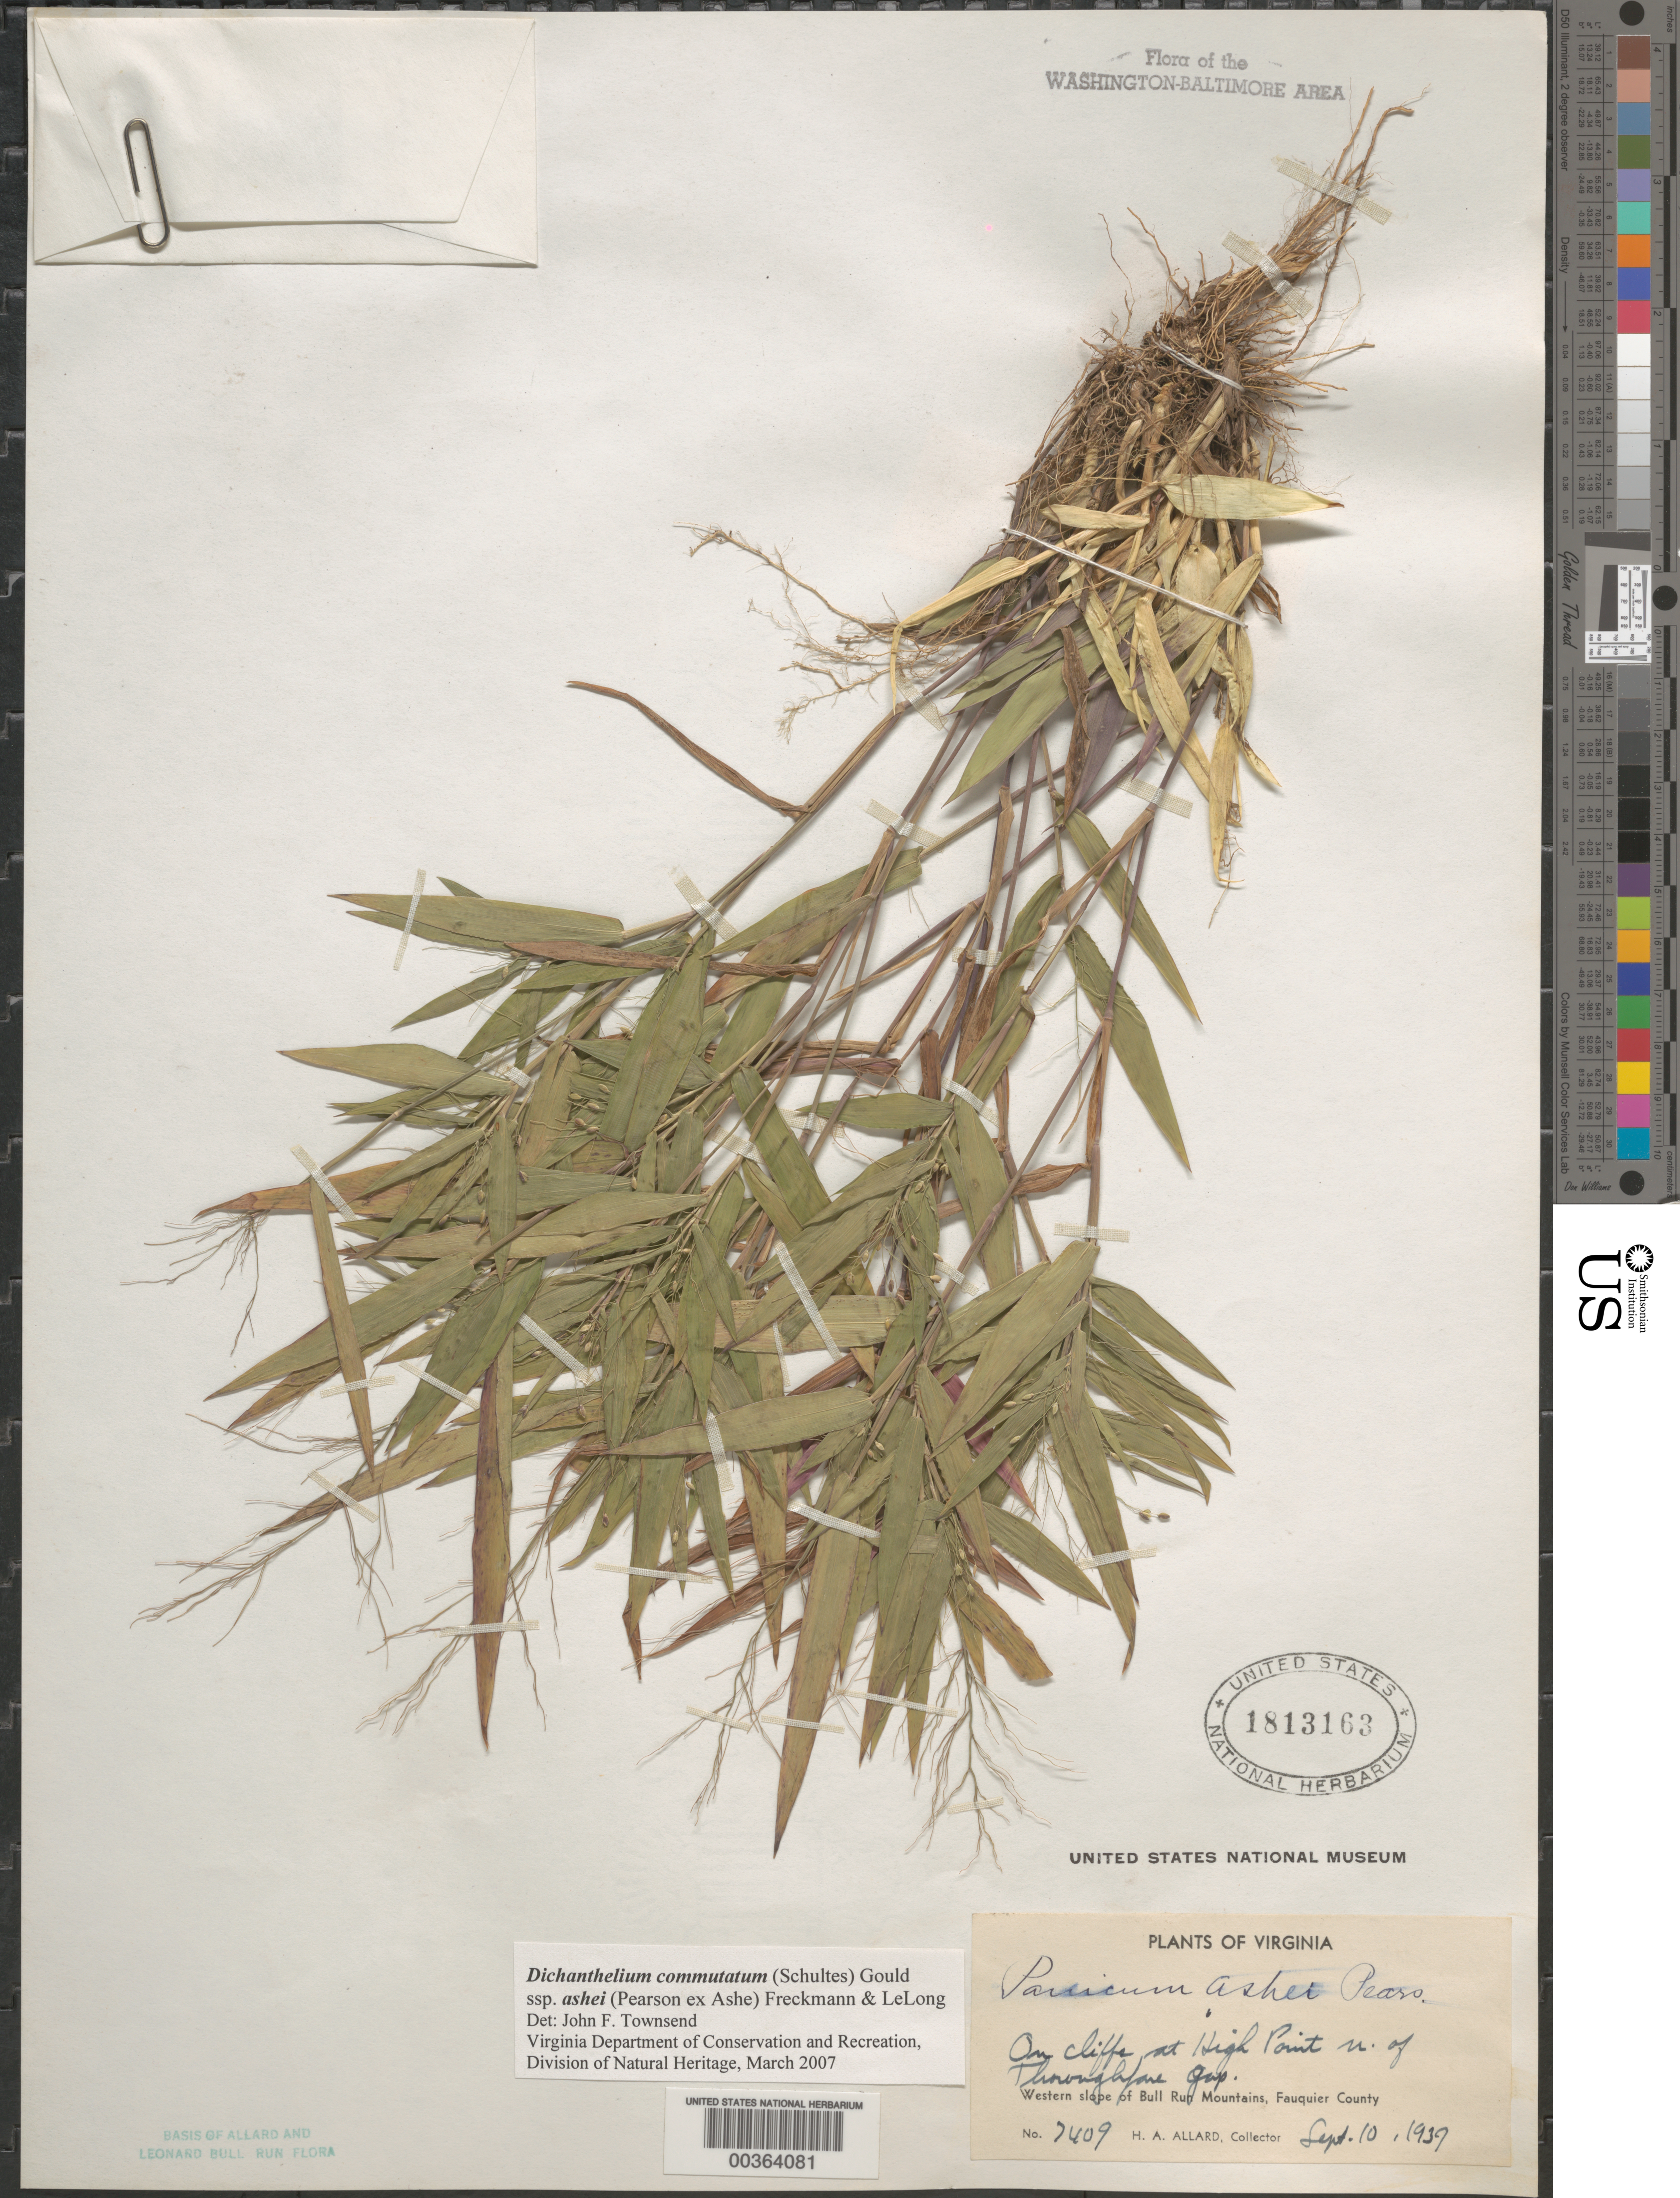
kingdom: Plantae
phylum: Tracheophyta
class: Liliopsida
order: Poales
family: Poaceae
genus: Dichanthelium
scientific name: Dichanthelium commutatum subsp. ashei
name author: (Ashe ex Schult.) Freckmann & Lelong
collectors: H. A. Allard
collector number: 7409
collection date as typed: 10 Sep 1939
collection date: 1939-09-10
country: United States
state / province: Virginia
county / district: Fauquier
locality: High Point, north of Thorofare Gap Bull Run Mts.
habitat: On cliffs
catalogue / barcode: US 1813163